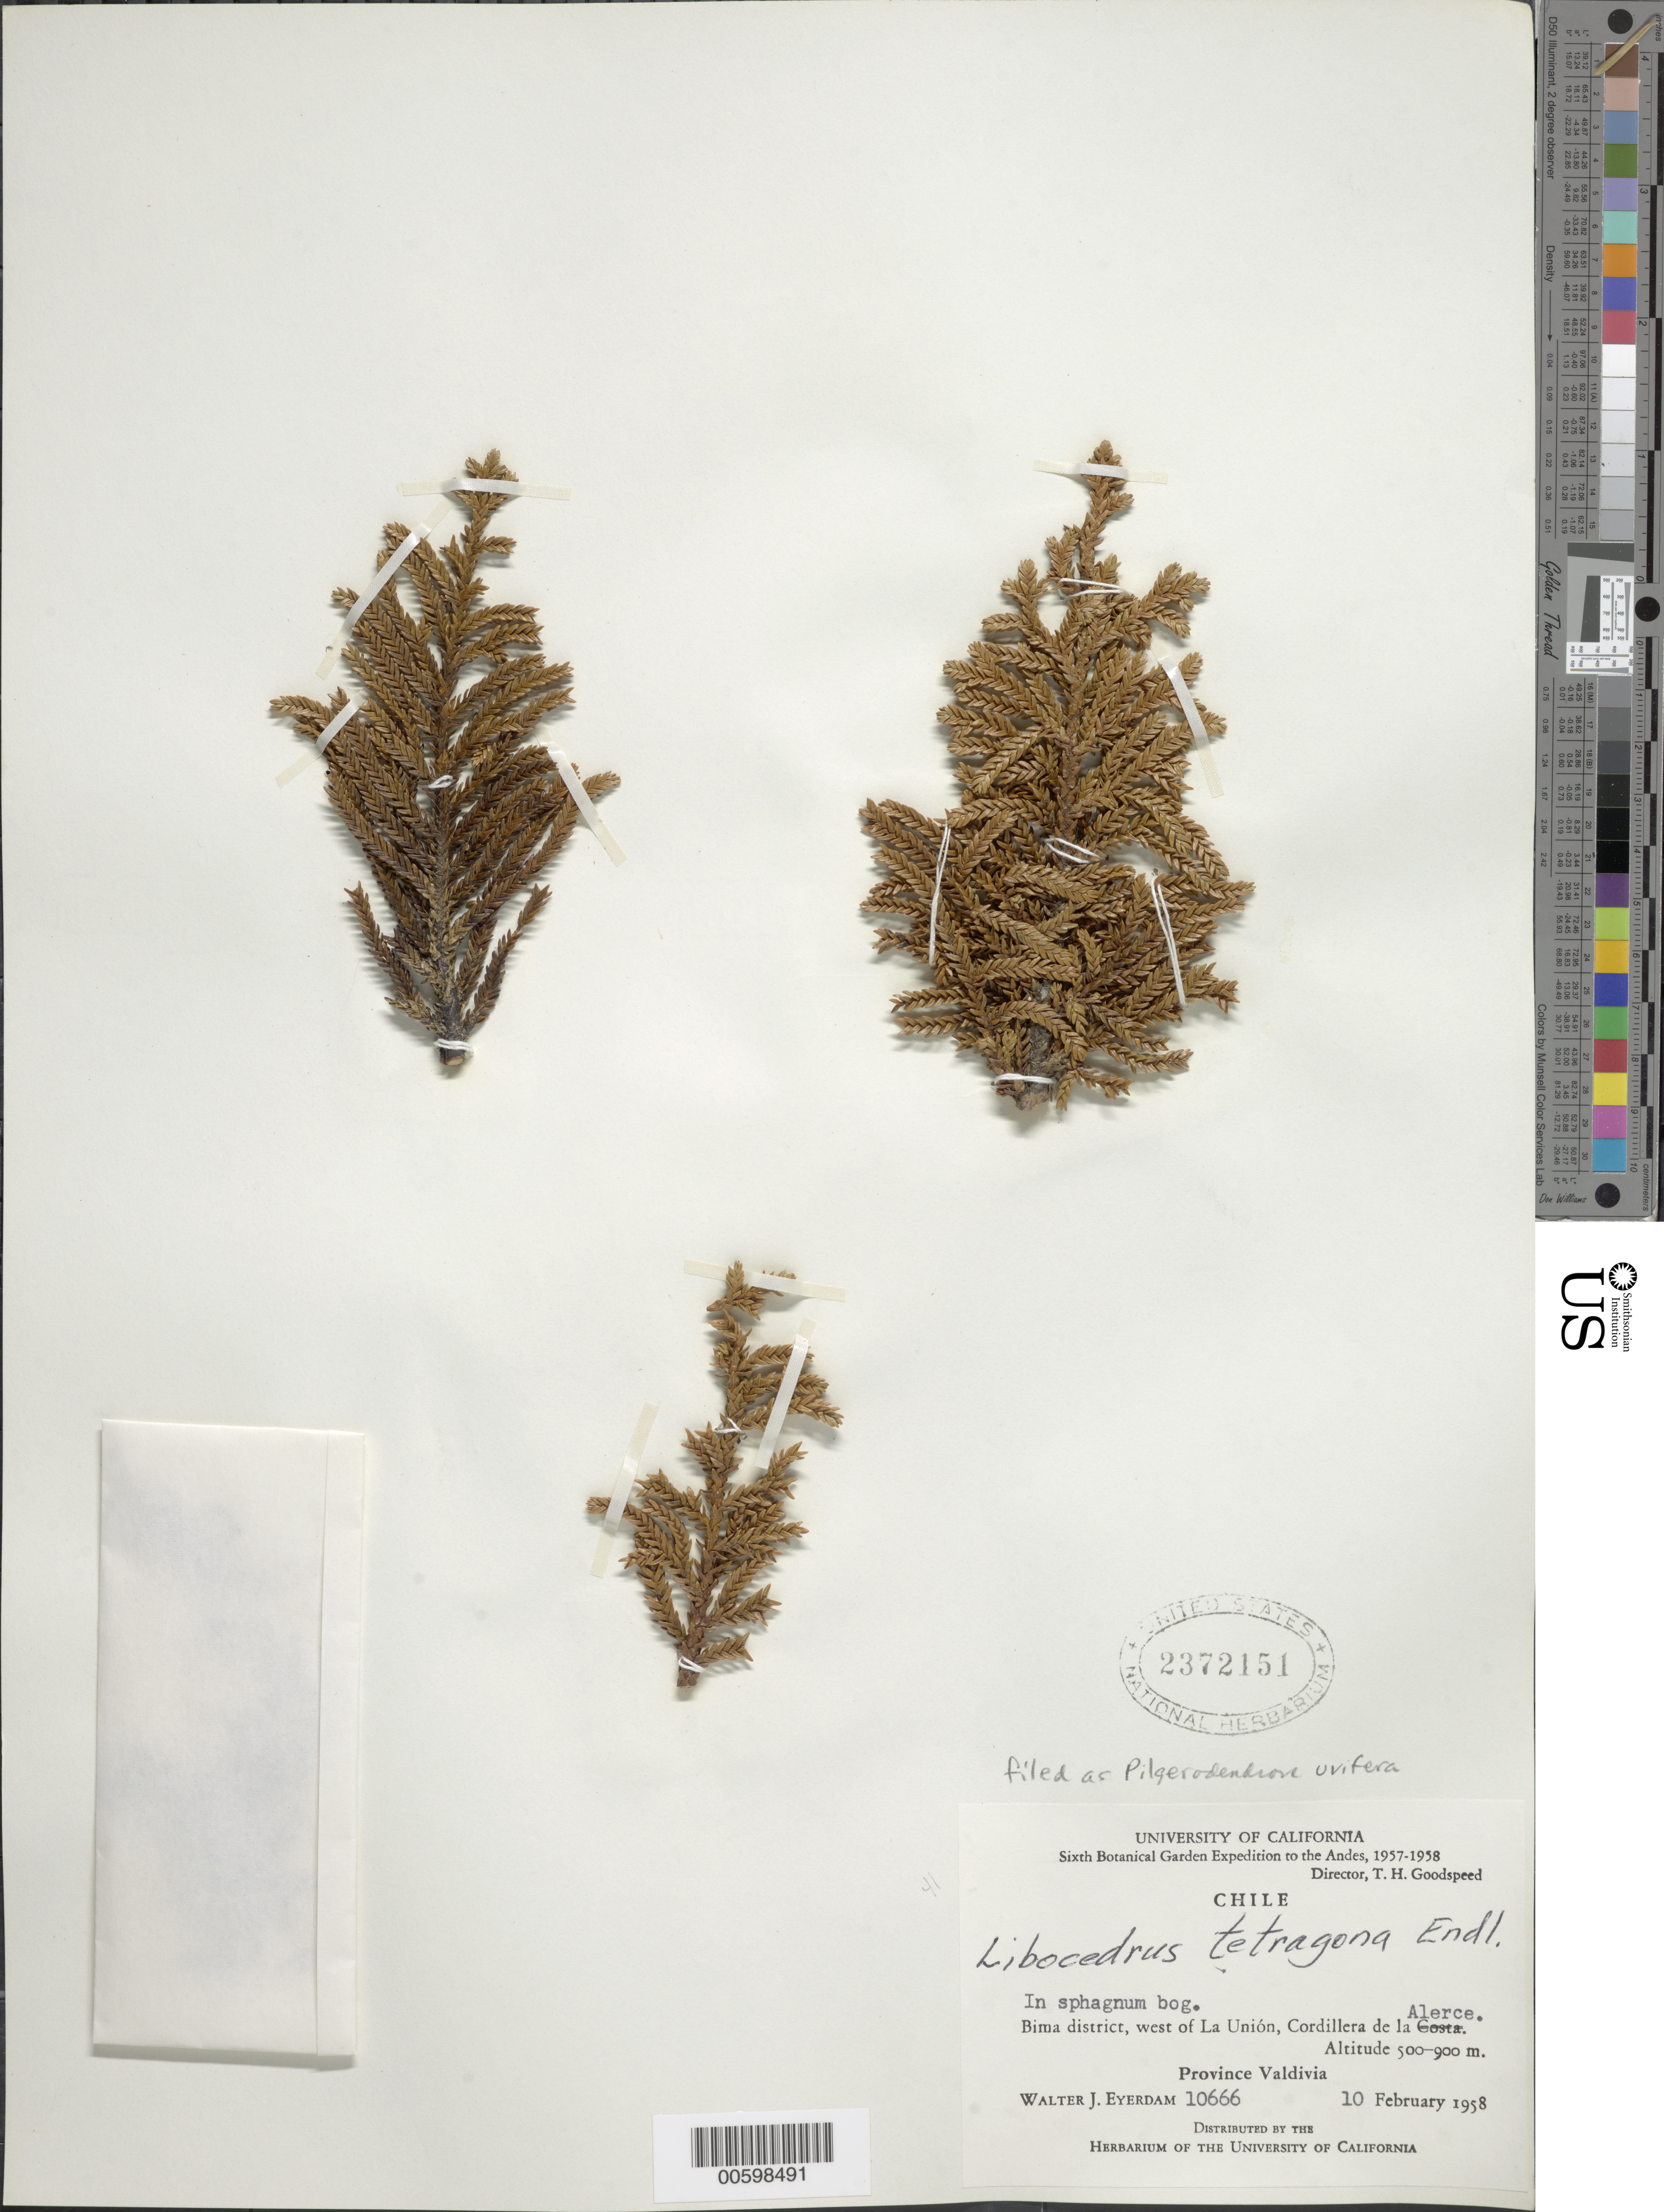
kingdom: Plantae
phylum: Tracheophyta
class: Pinopsida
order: Pinales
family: Cupressaceae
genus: Pilgerodendron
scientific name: Pilgerodendron uviferum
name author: Florin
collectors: W. J. Eyerdam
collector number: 10666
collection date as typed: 10 Feb 1958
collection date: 1958-02-10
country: Chile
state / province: Los Lagos (X)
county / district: Valdivia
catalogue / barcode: US 2372151